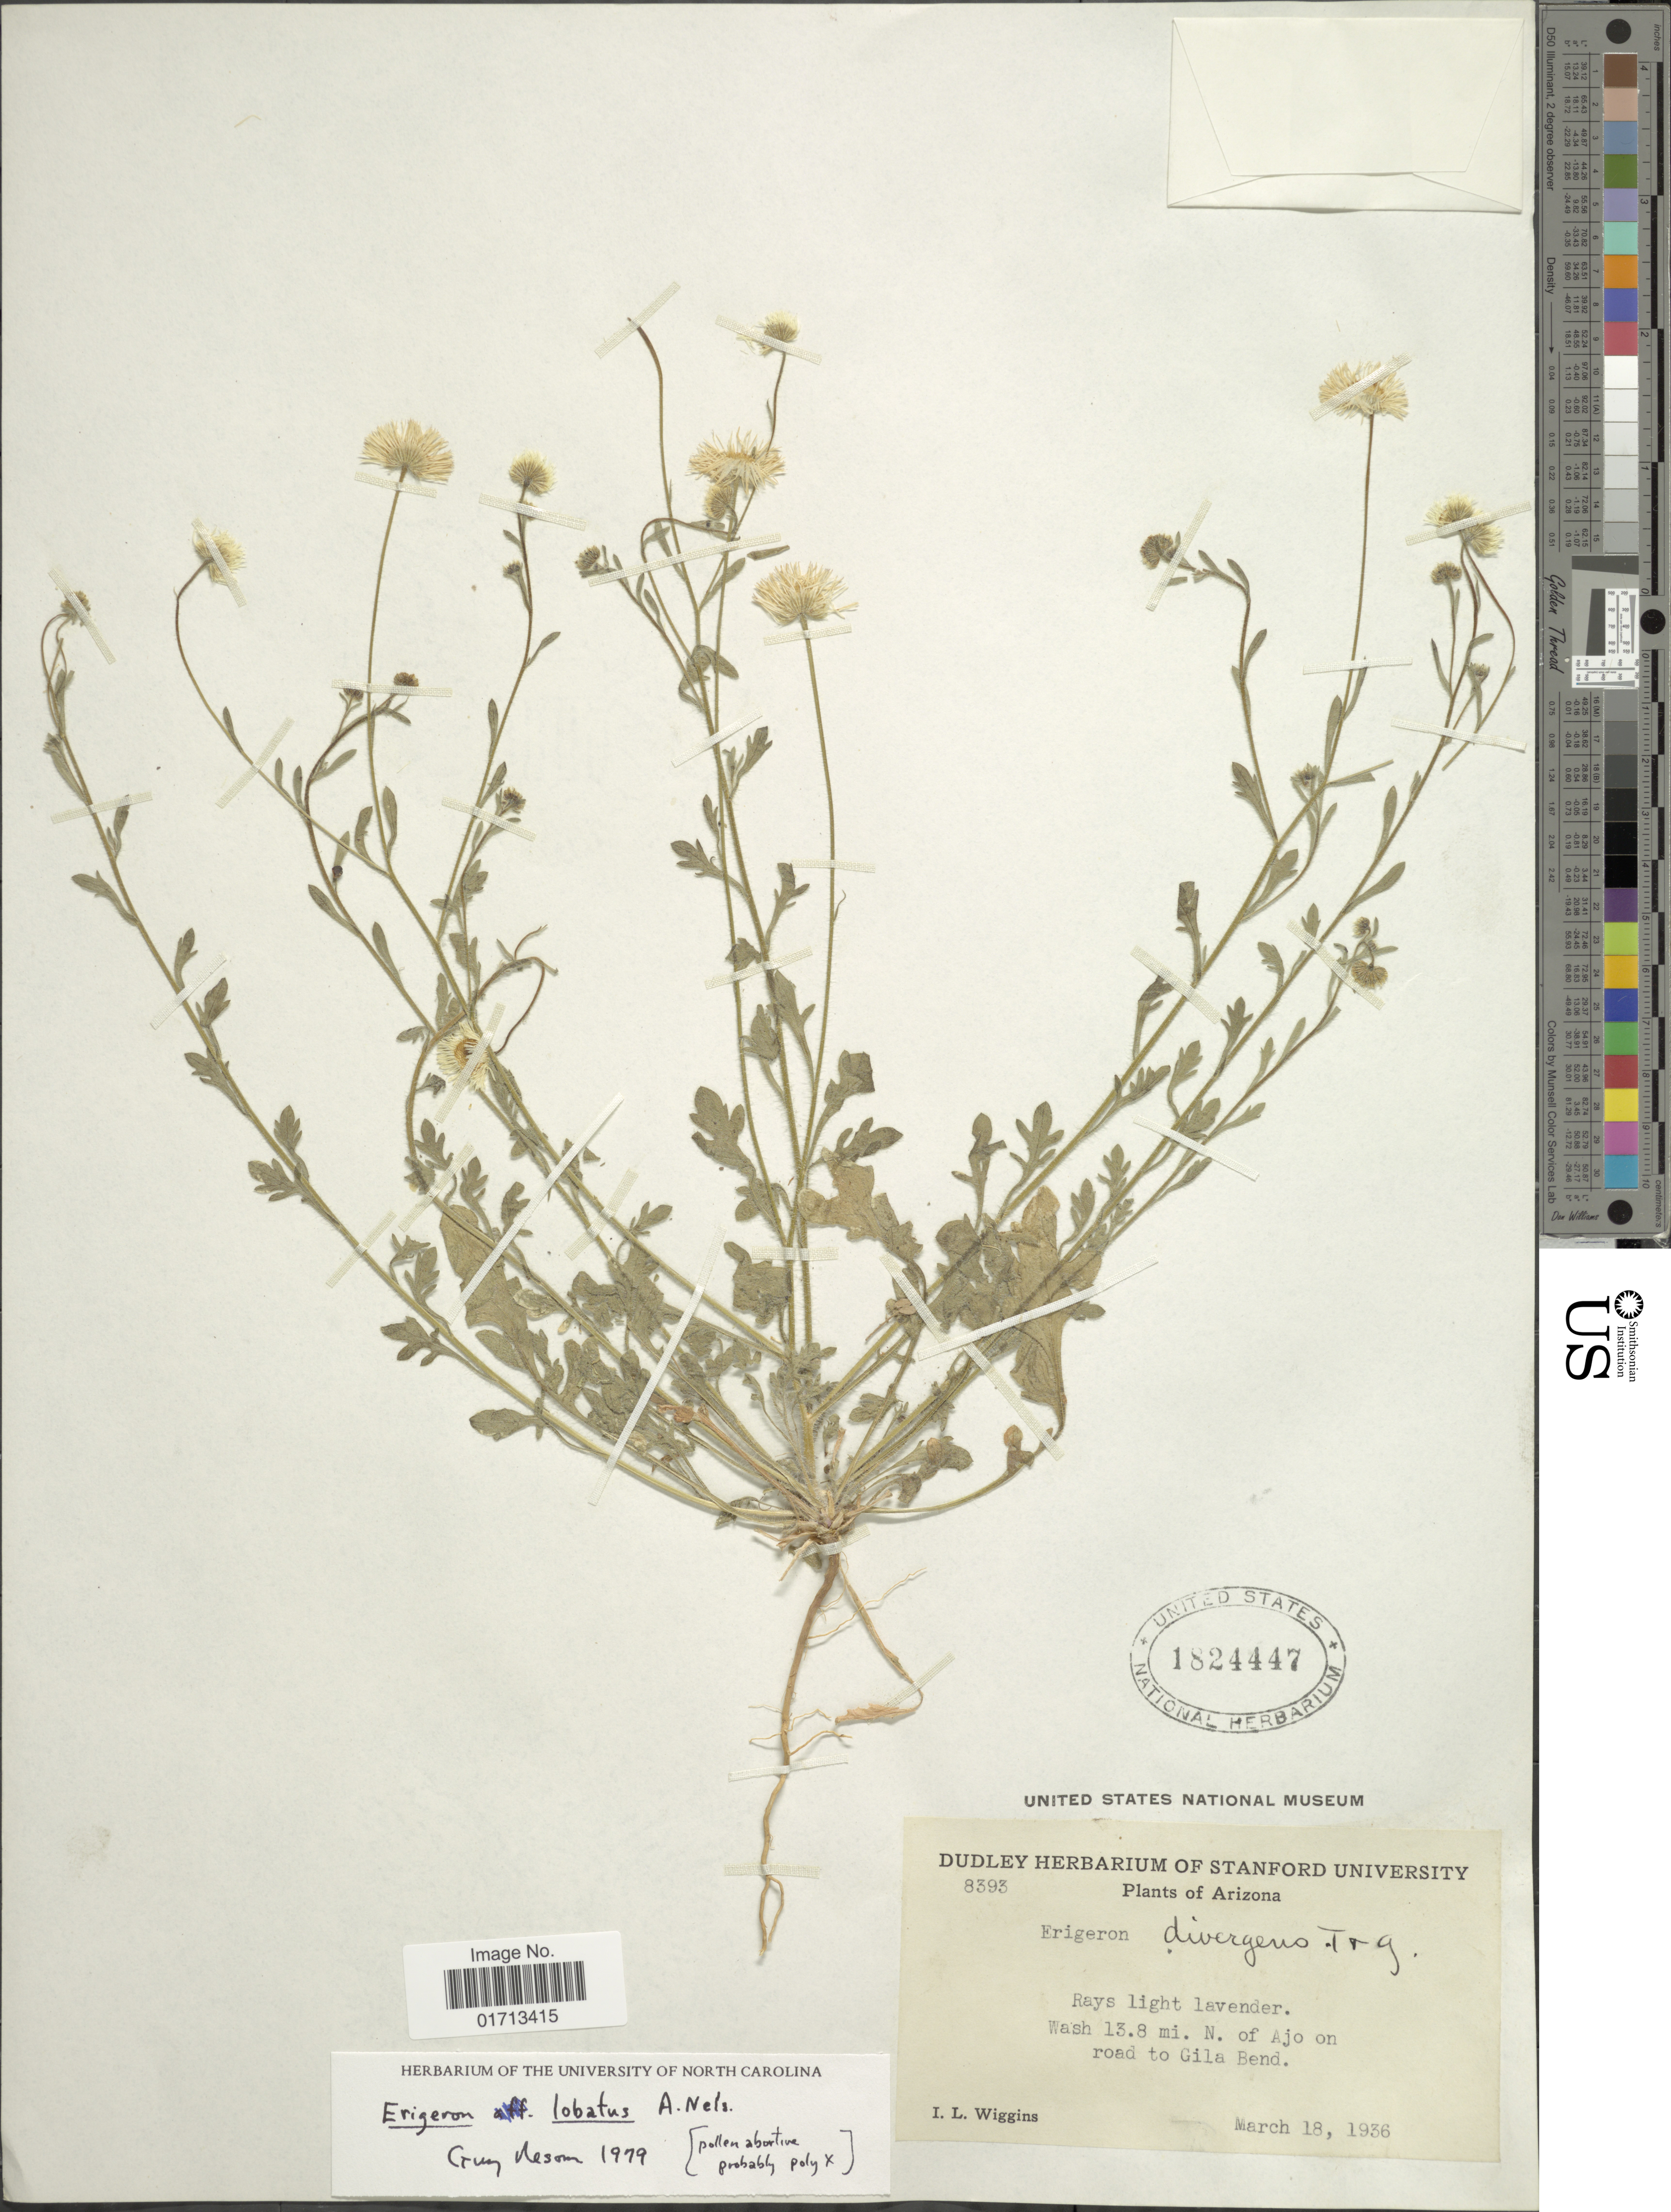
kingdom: Plantae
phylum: Tracheophyta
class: Magnoliopsida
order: Asterales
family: Asteraceae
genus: Erigeron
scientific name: Erigeron lobatus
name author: A. Nelson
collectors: I. L. Wiggins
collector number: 8393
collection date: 1936-03-18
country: United States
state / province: Arizona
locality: Wash 13.8 mi. N. of Ajo on road to Gila Bend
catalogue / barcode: US 1824447